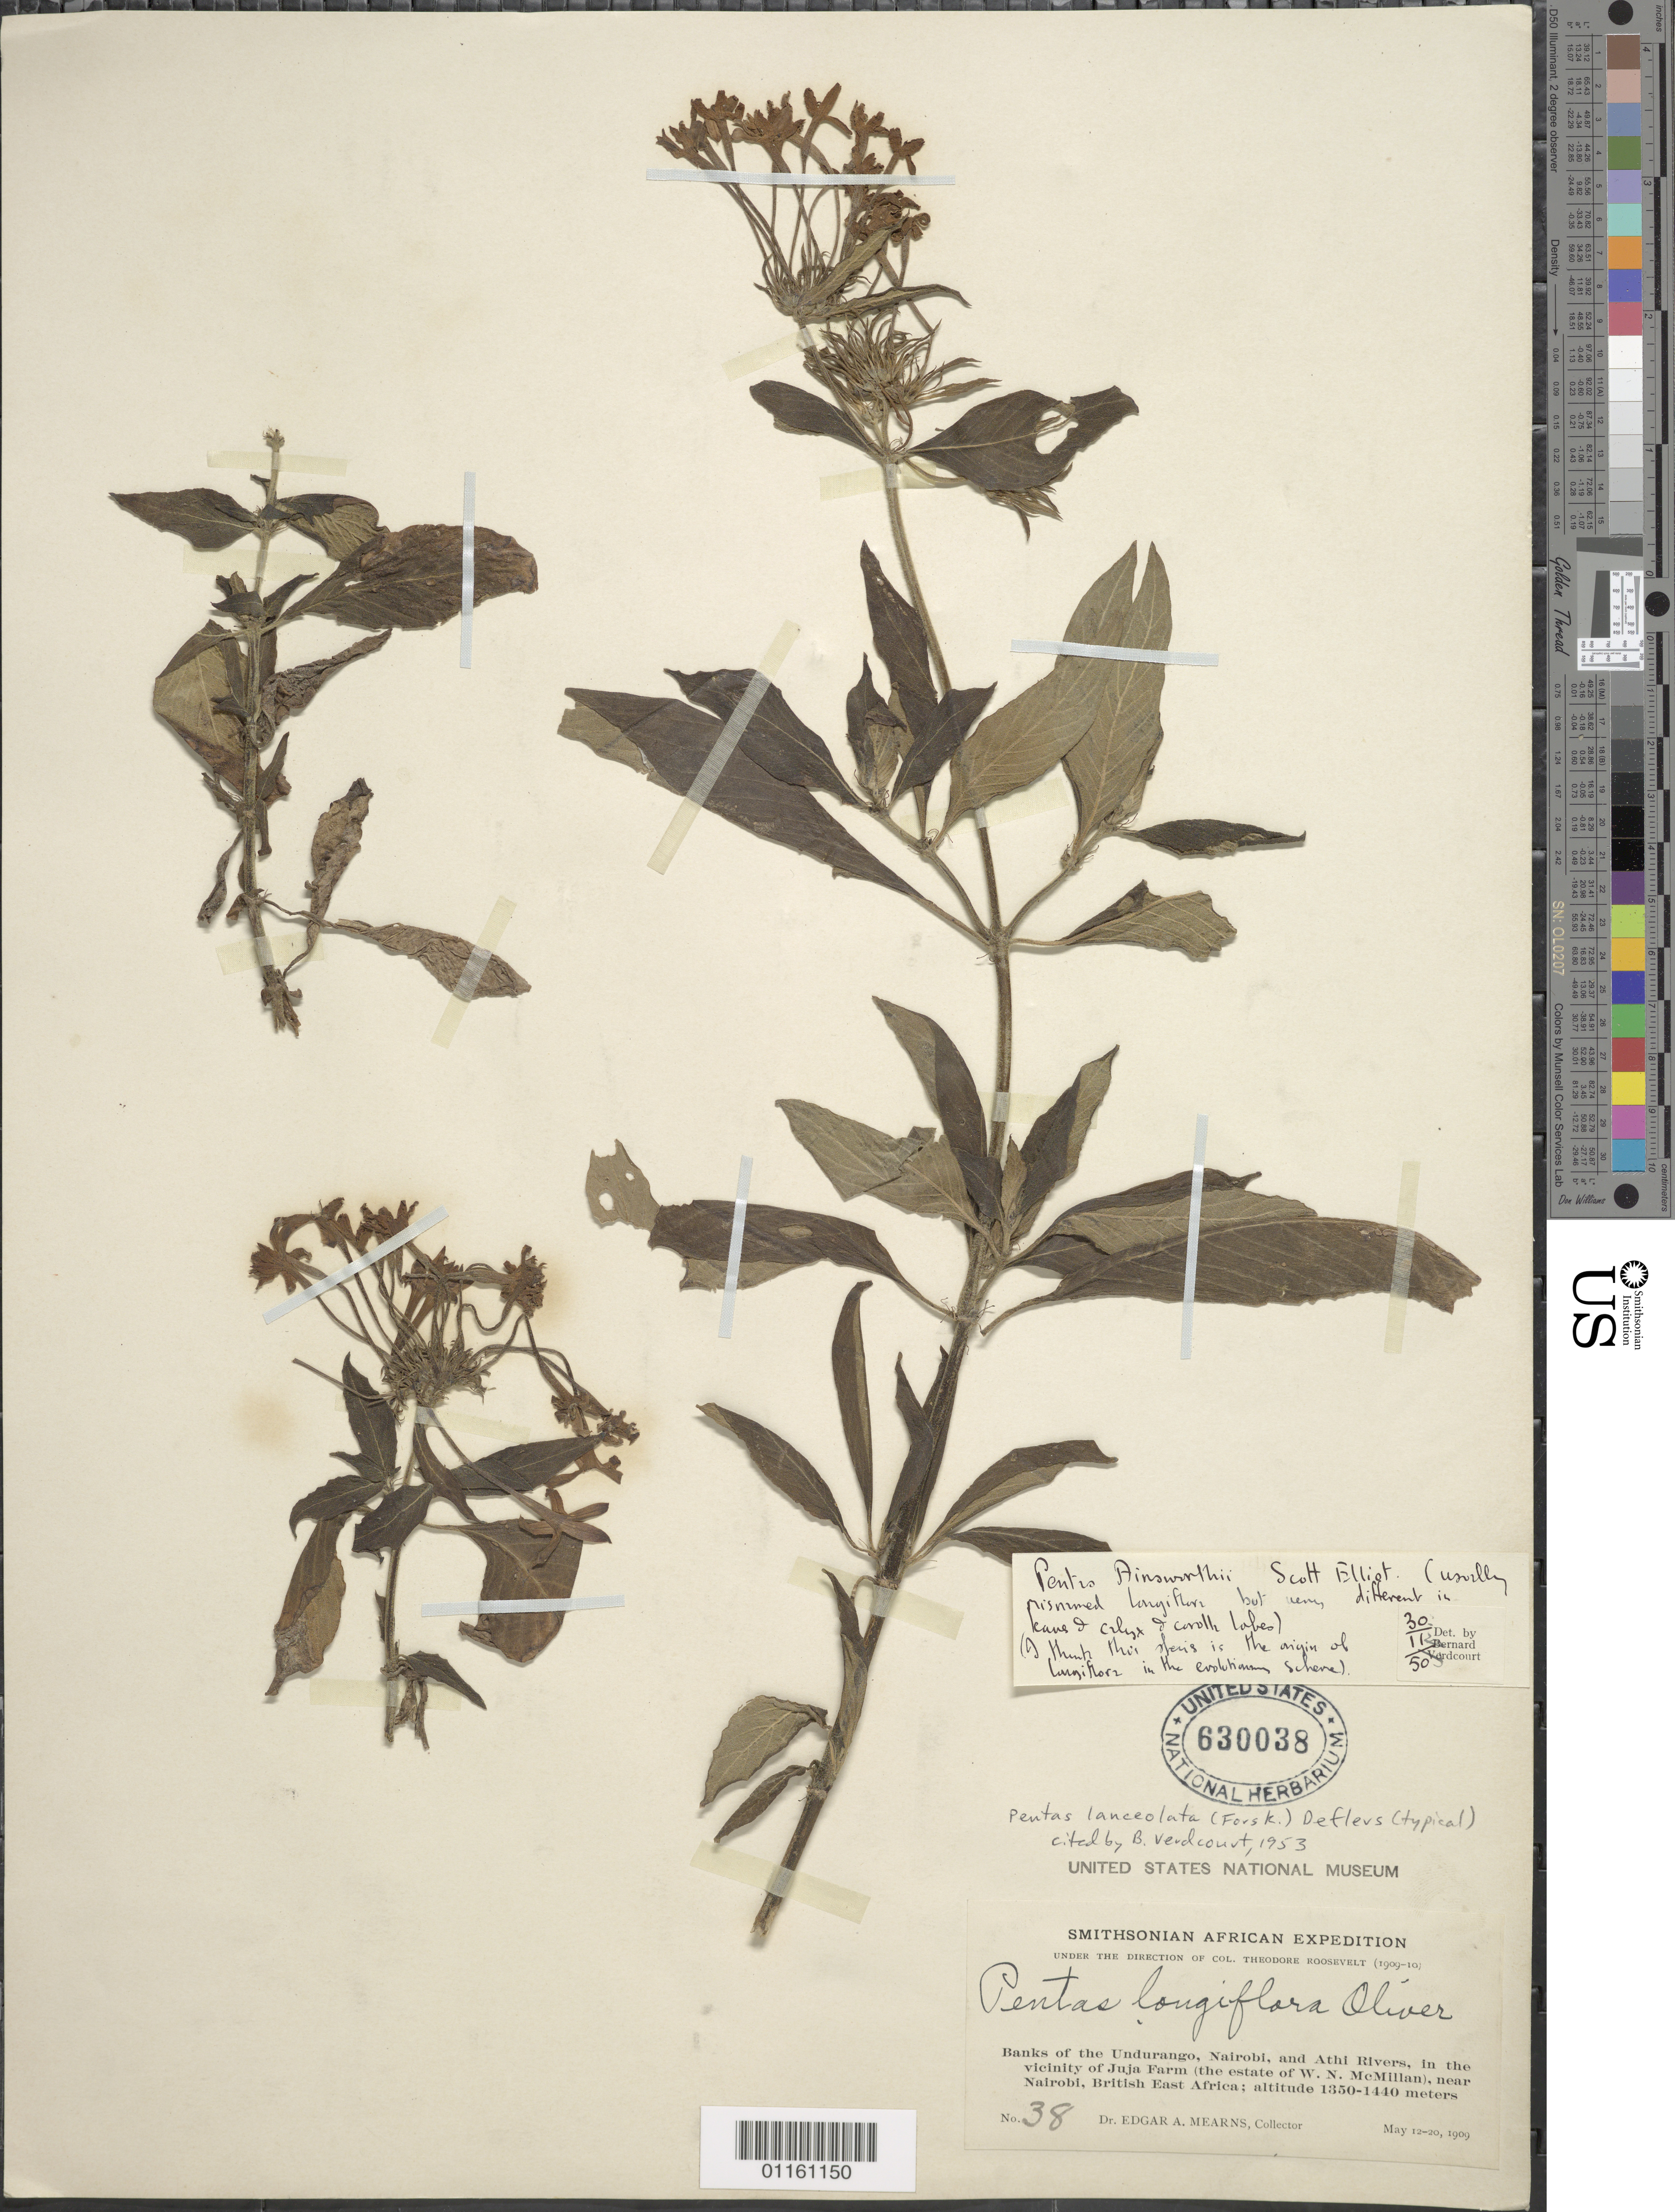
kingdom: Plantae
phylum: Tracheophyta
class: Magnoliopsida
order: Gentianales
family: Rubiaceae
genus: Pentas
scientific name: Pentas longiflora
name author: Oliv.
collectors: E. A. Mearns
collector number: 38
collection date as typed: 12 May 1909 to 20 May 1909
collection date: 1909-05-12/1909-05-20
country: Kenya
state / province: Nairobi Area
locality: Banks of the Undurango, Nairobi, and Athi rivers, in the vicinity of Juja Farm ( estate of W.N. McMillan), near Nairobi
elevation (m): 1350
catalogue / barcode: US 630038